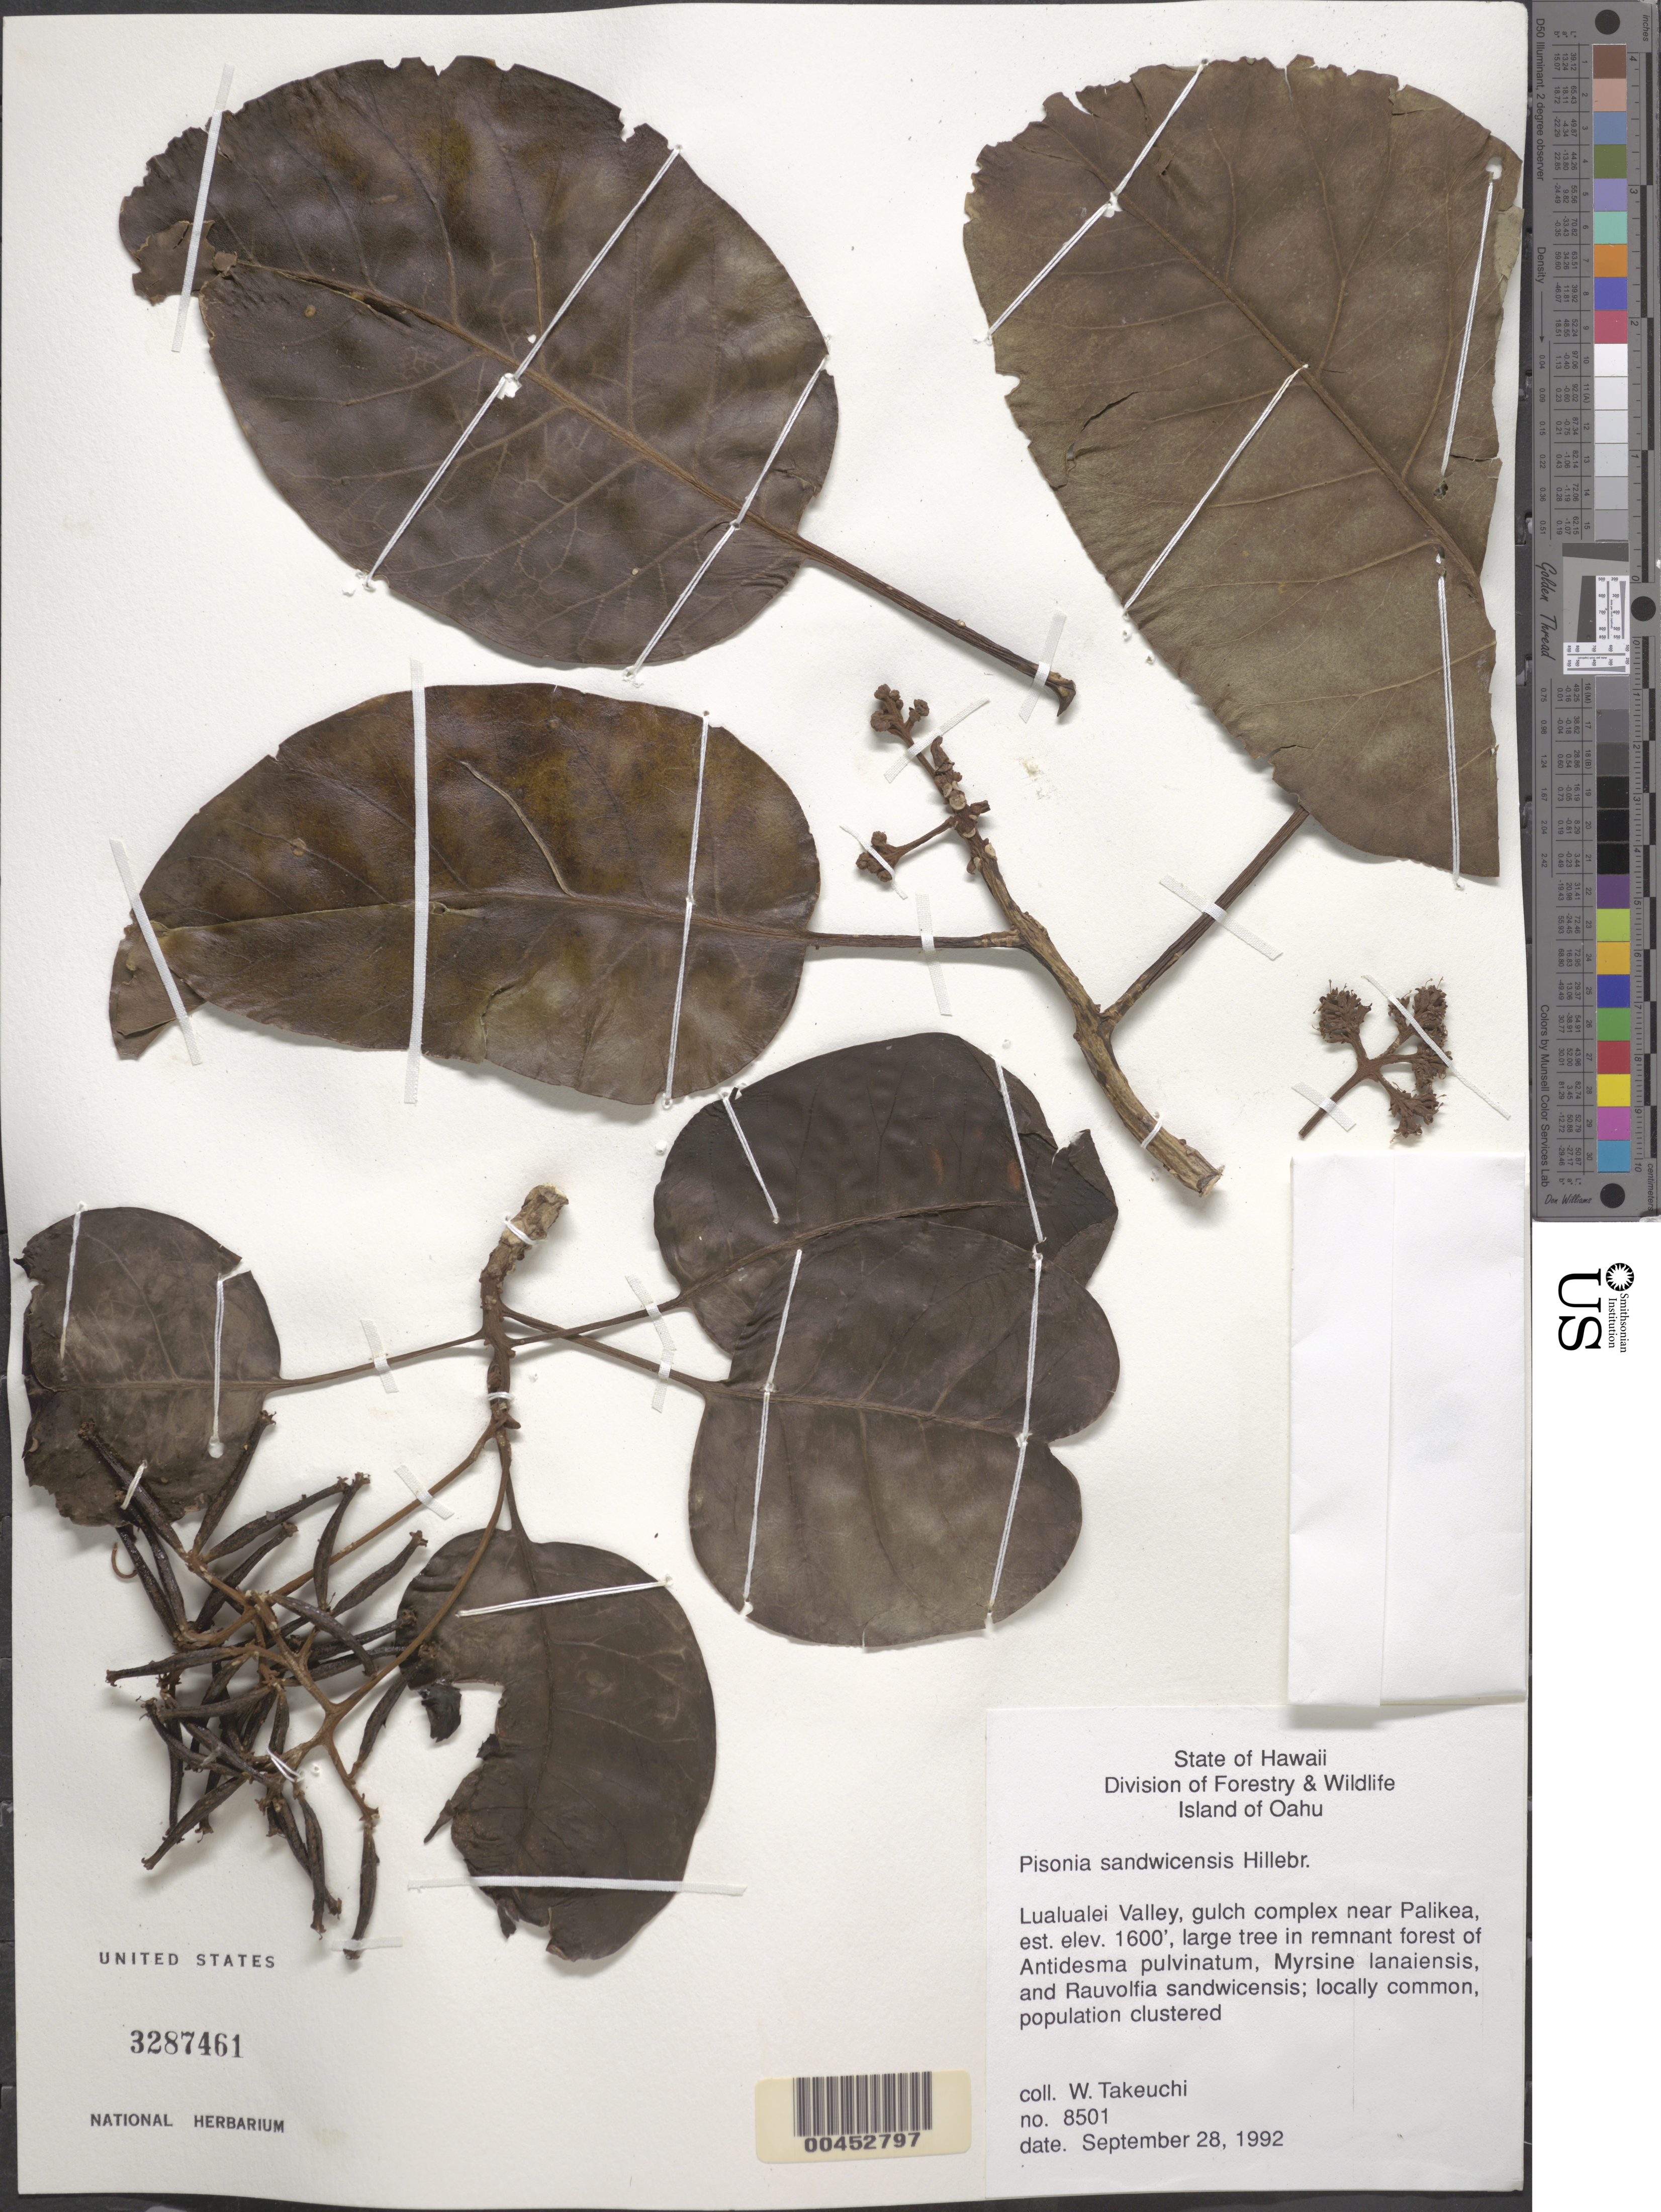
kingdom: Plantae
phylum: Tracheophyta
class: Magnoliopsida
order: Caryophyllales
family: Nyctaginaceae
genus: Rockia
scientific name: Rockia sandwicensis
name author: (Hillebr.) Heimerl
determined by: Wagner, W. L., (BOT), Smithsonian Institution - National Museum of Natural History (UNITED STATES)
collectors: W. N. Takeuchi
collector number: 8501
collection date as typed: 28 Sep 1992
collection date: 1992-09-28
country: United States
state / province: Hawaii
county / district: Honolulu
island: Oahu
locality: Lualualei Valley, gulch complex near Palikea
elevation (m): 488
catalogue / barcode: US 3287461